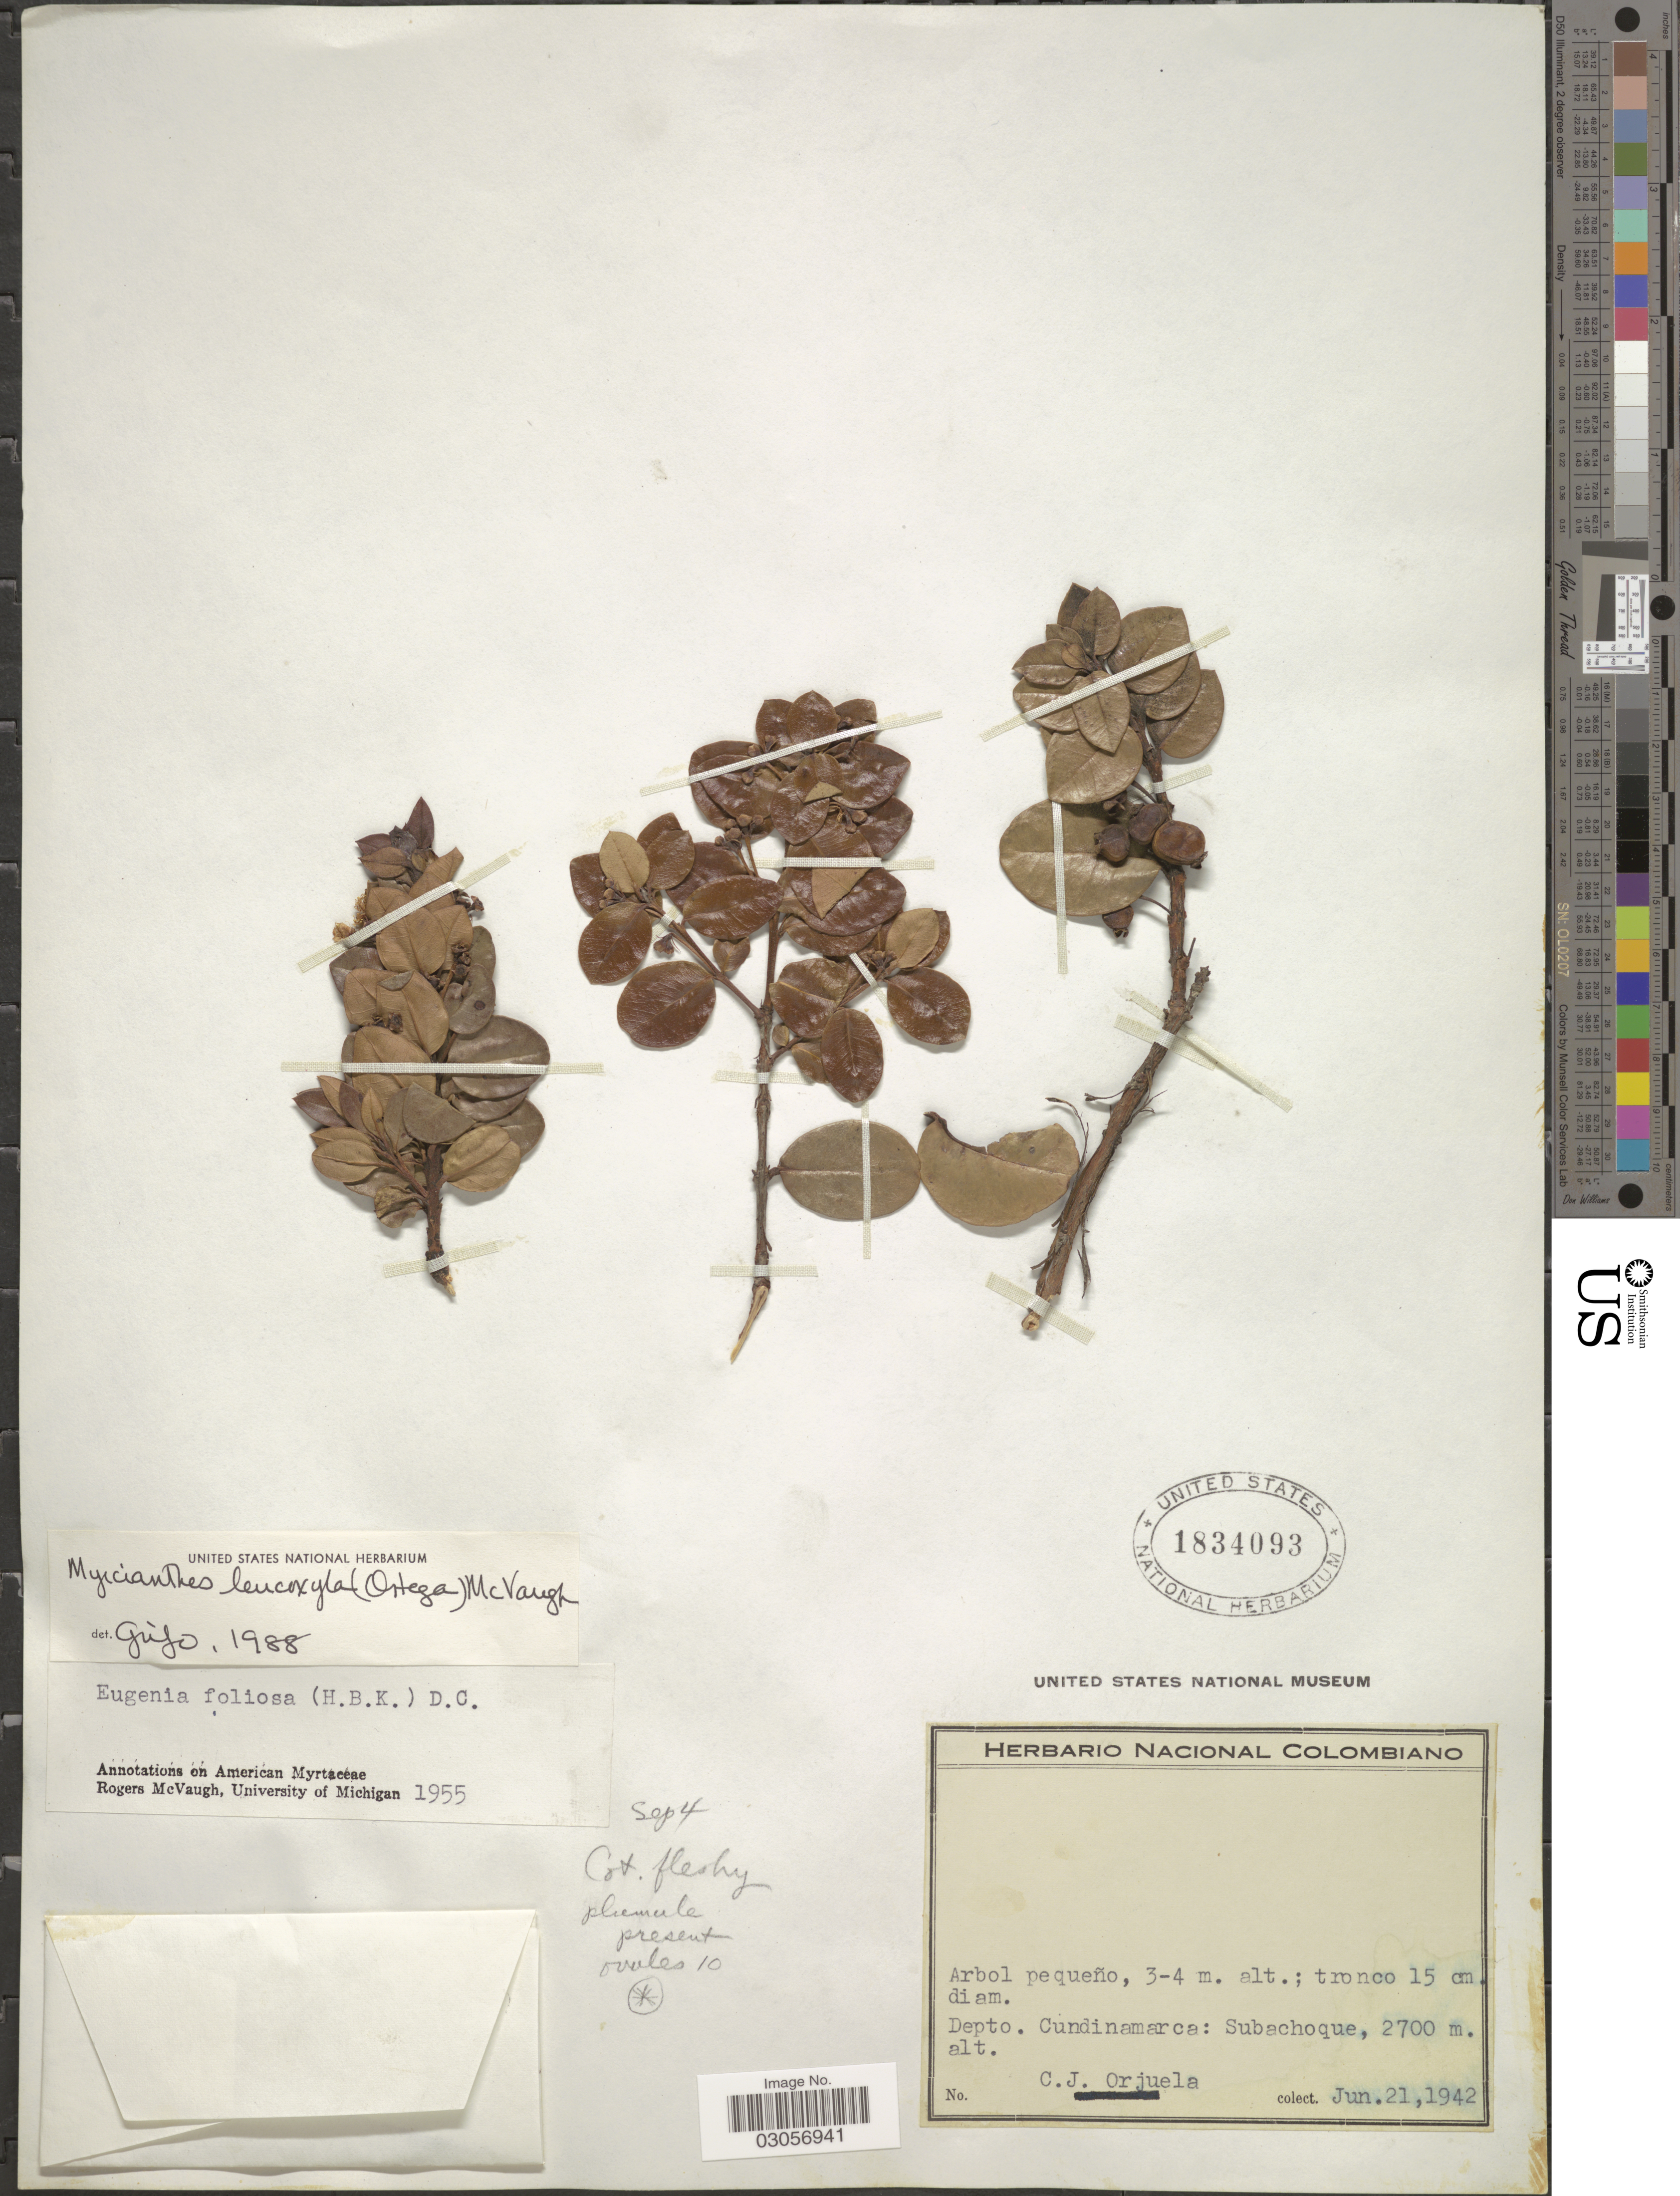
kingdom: Plantae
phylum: Tracheophyta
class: Magnoliopsida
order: Myrtales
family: Myrtaceae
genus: Myrcianthes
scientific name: Myrcianthes leucoxyla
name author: (Ortega) McVaugh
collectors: C. Orjuela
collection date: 1942-06-21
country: Colombia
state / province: Cundinamarca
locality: Depto. Cundinamarca: Subachoque.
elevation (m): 2700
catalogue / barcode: US 1834093